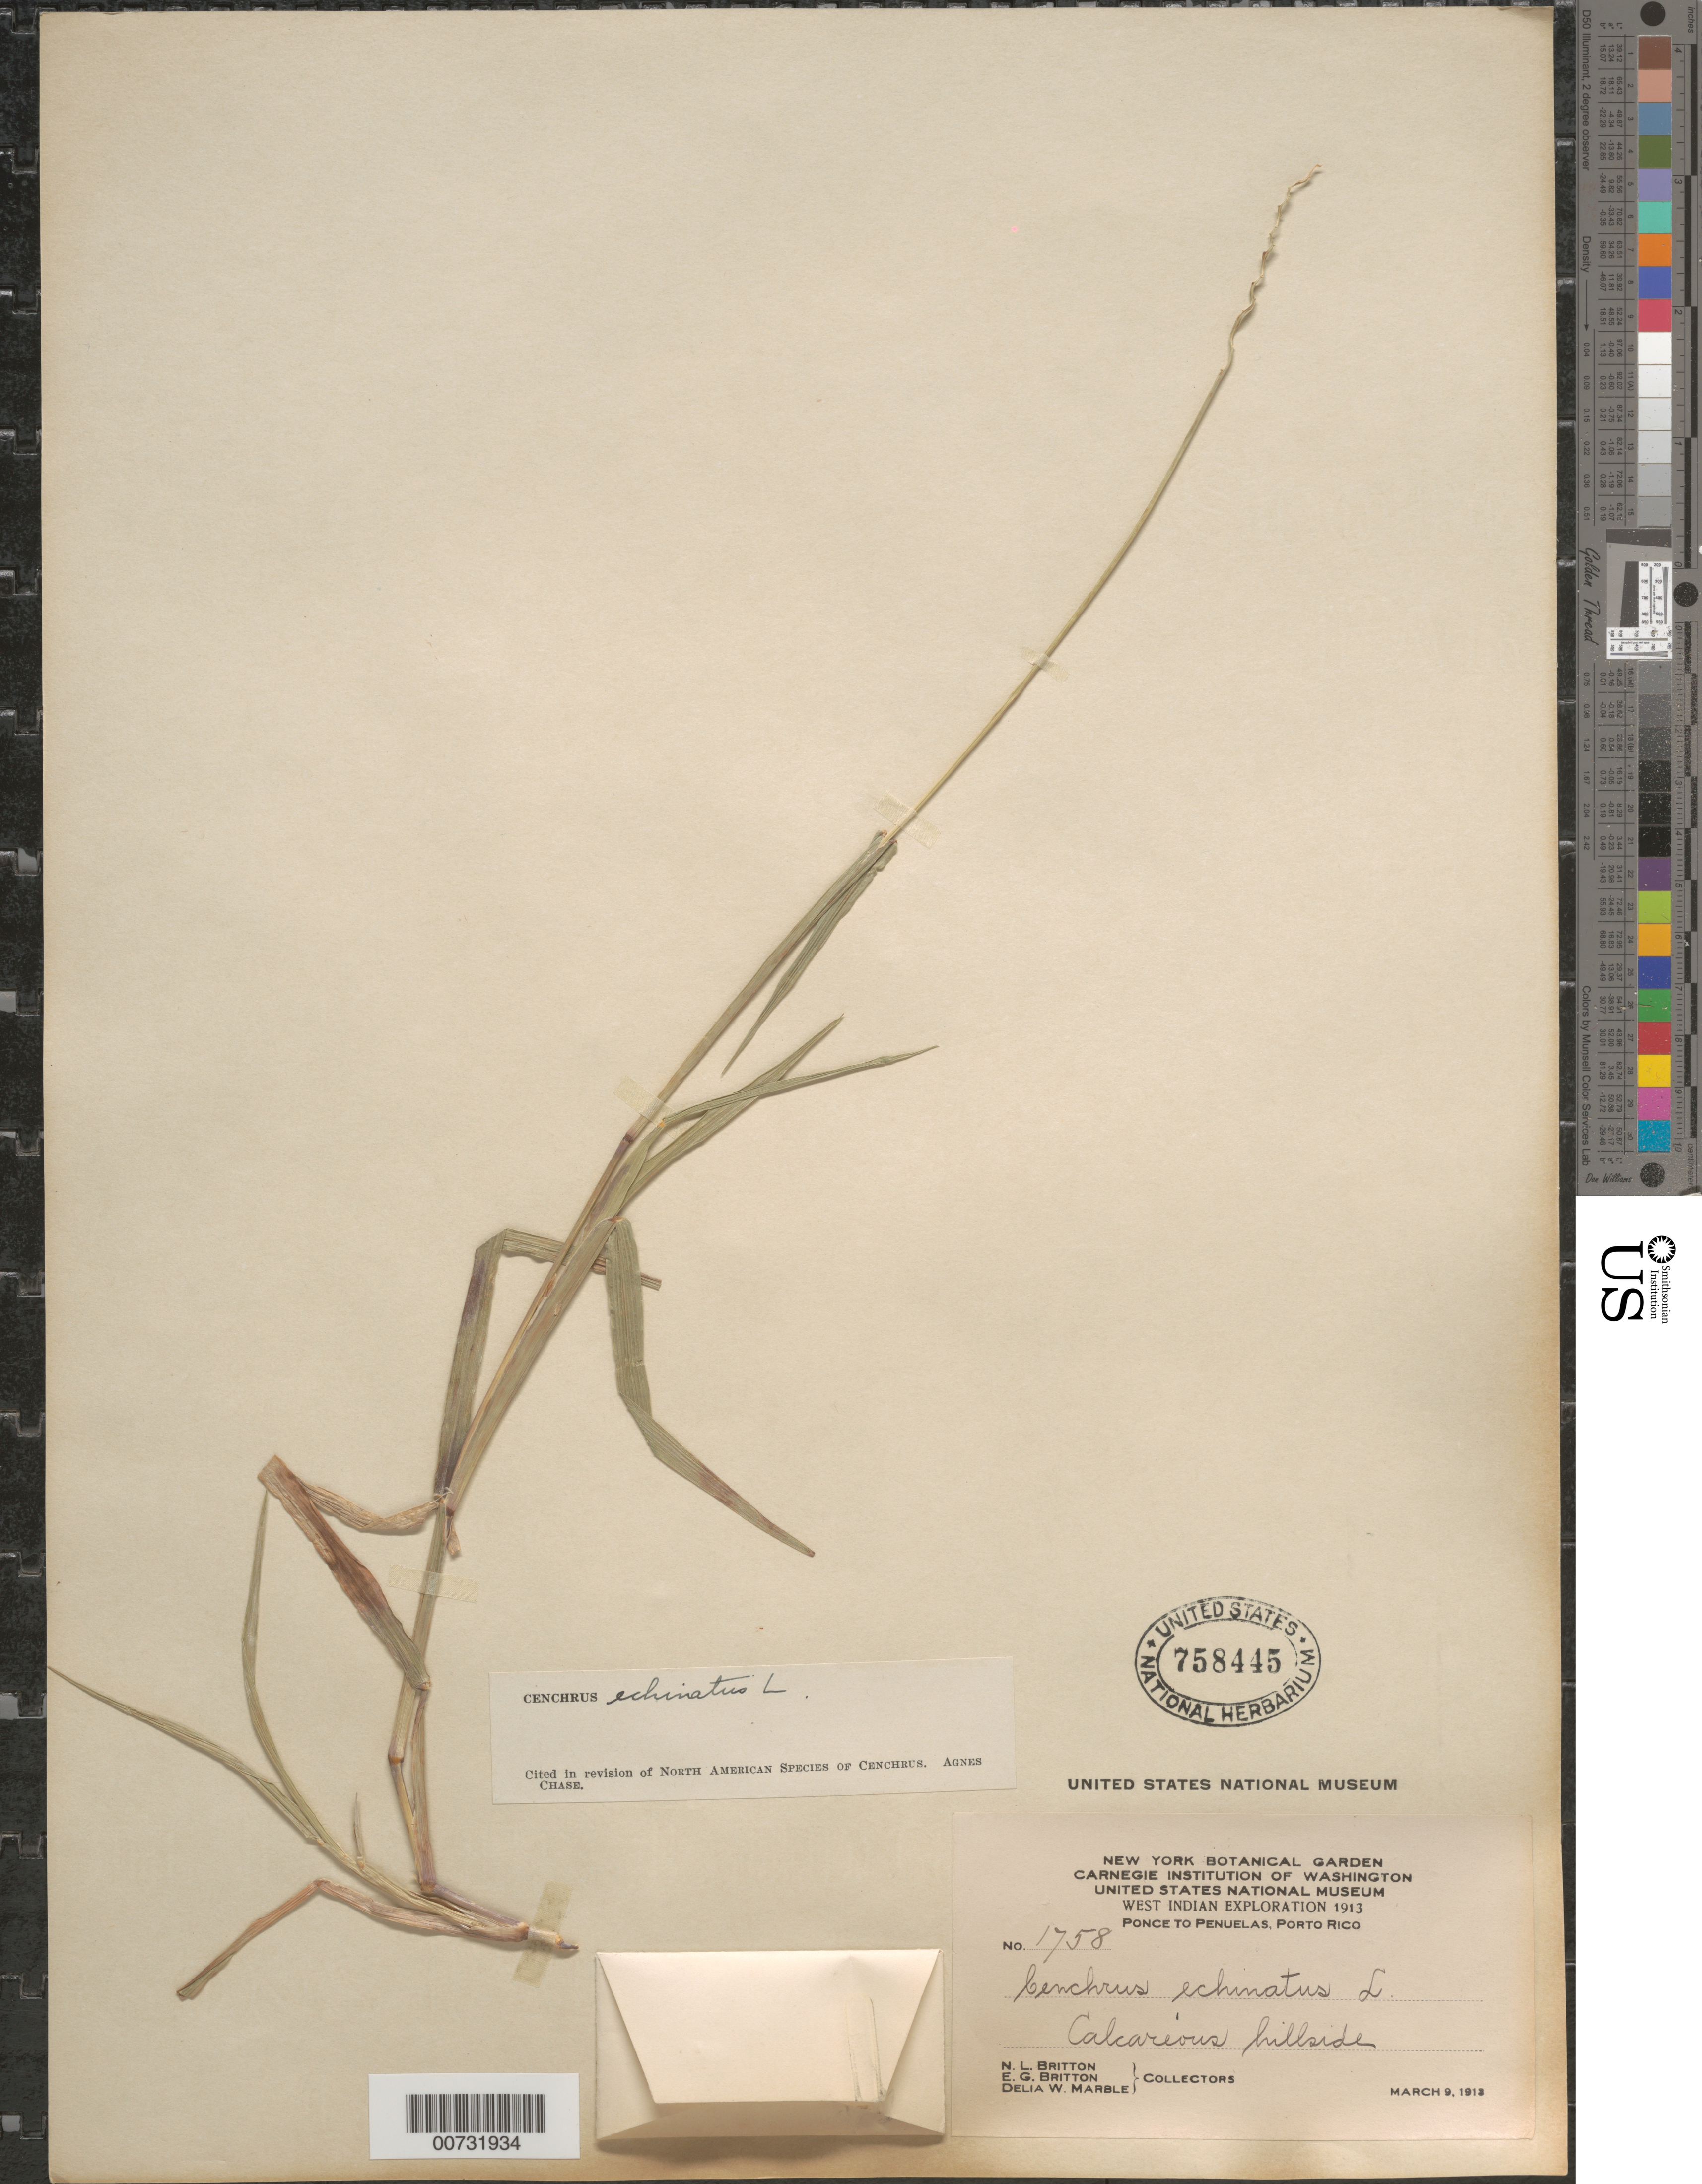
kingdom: Plantae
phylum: Tracheophyta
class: Liliopsida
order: Poales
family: Poaceae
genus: Cenchrus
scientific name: Cenchrus echinatus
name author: L.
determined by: Chase, [M.] Agnes, (US)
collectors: N. Britton, E. G. Britton & D. W. Marble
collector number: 1758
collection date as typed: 09 Mar 1913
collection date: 1913-03-09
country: Puerto Rico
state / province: Ponce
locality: Ponce to Peñuelas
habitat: Calcarious hillside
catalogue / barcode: US 758445